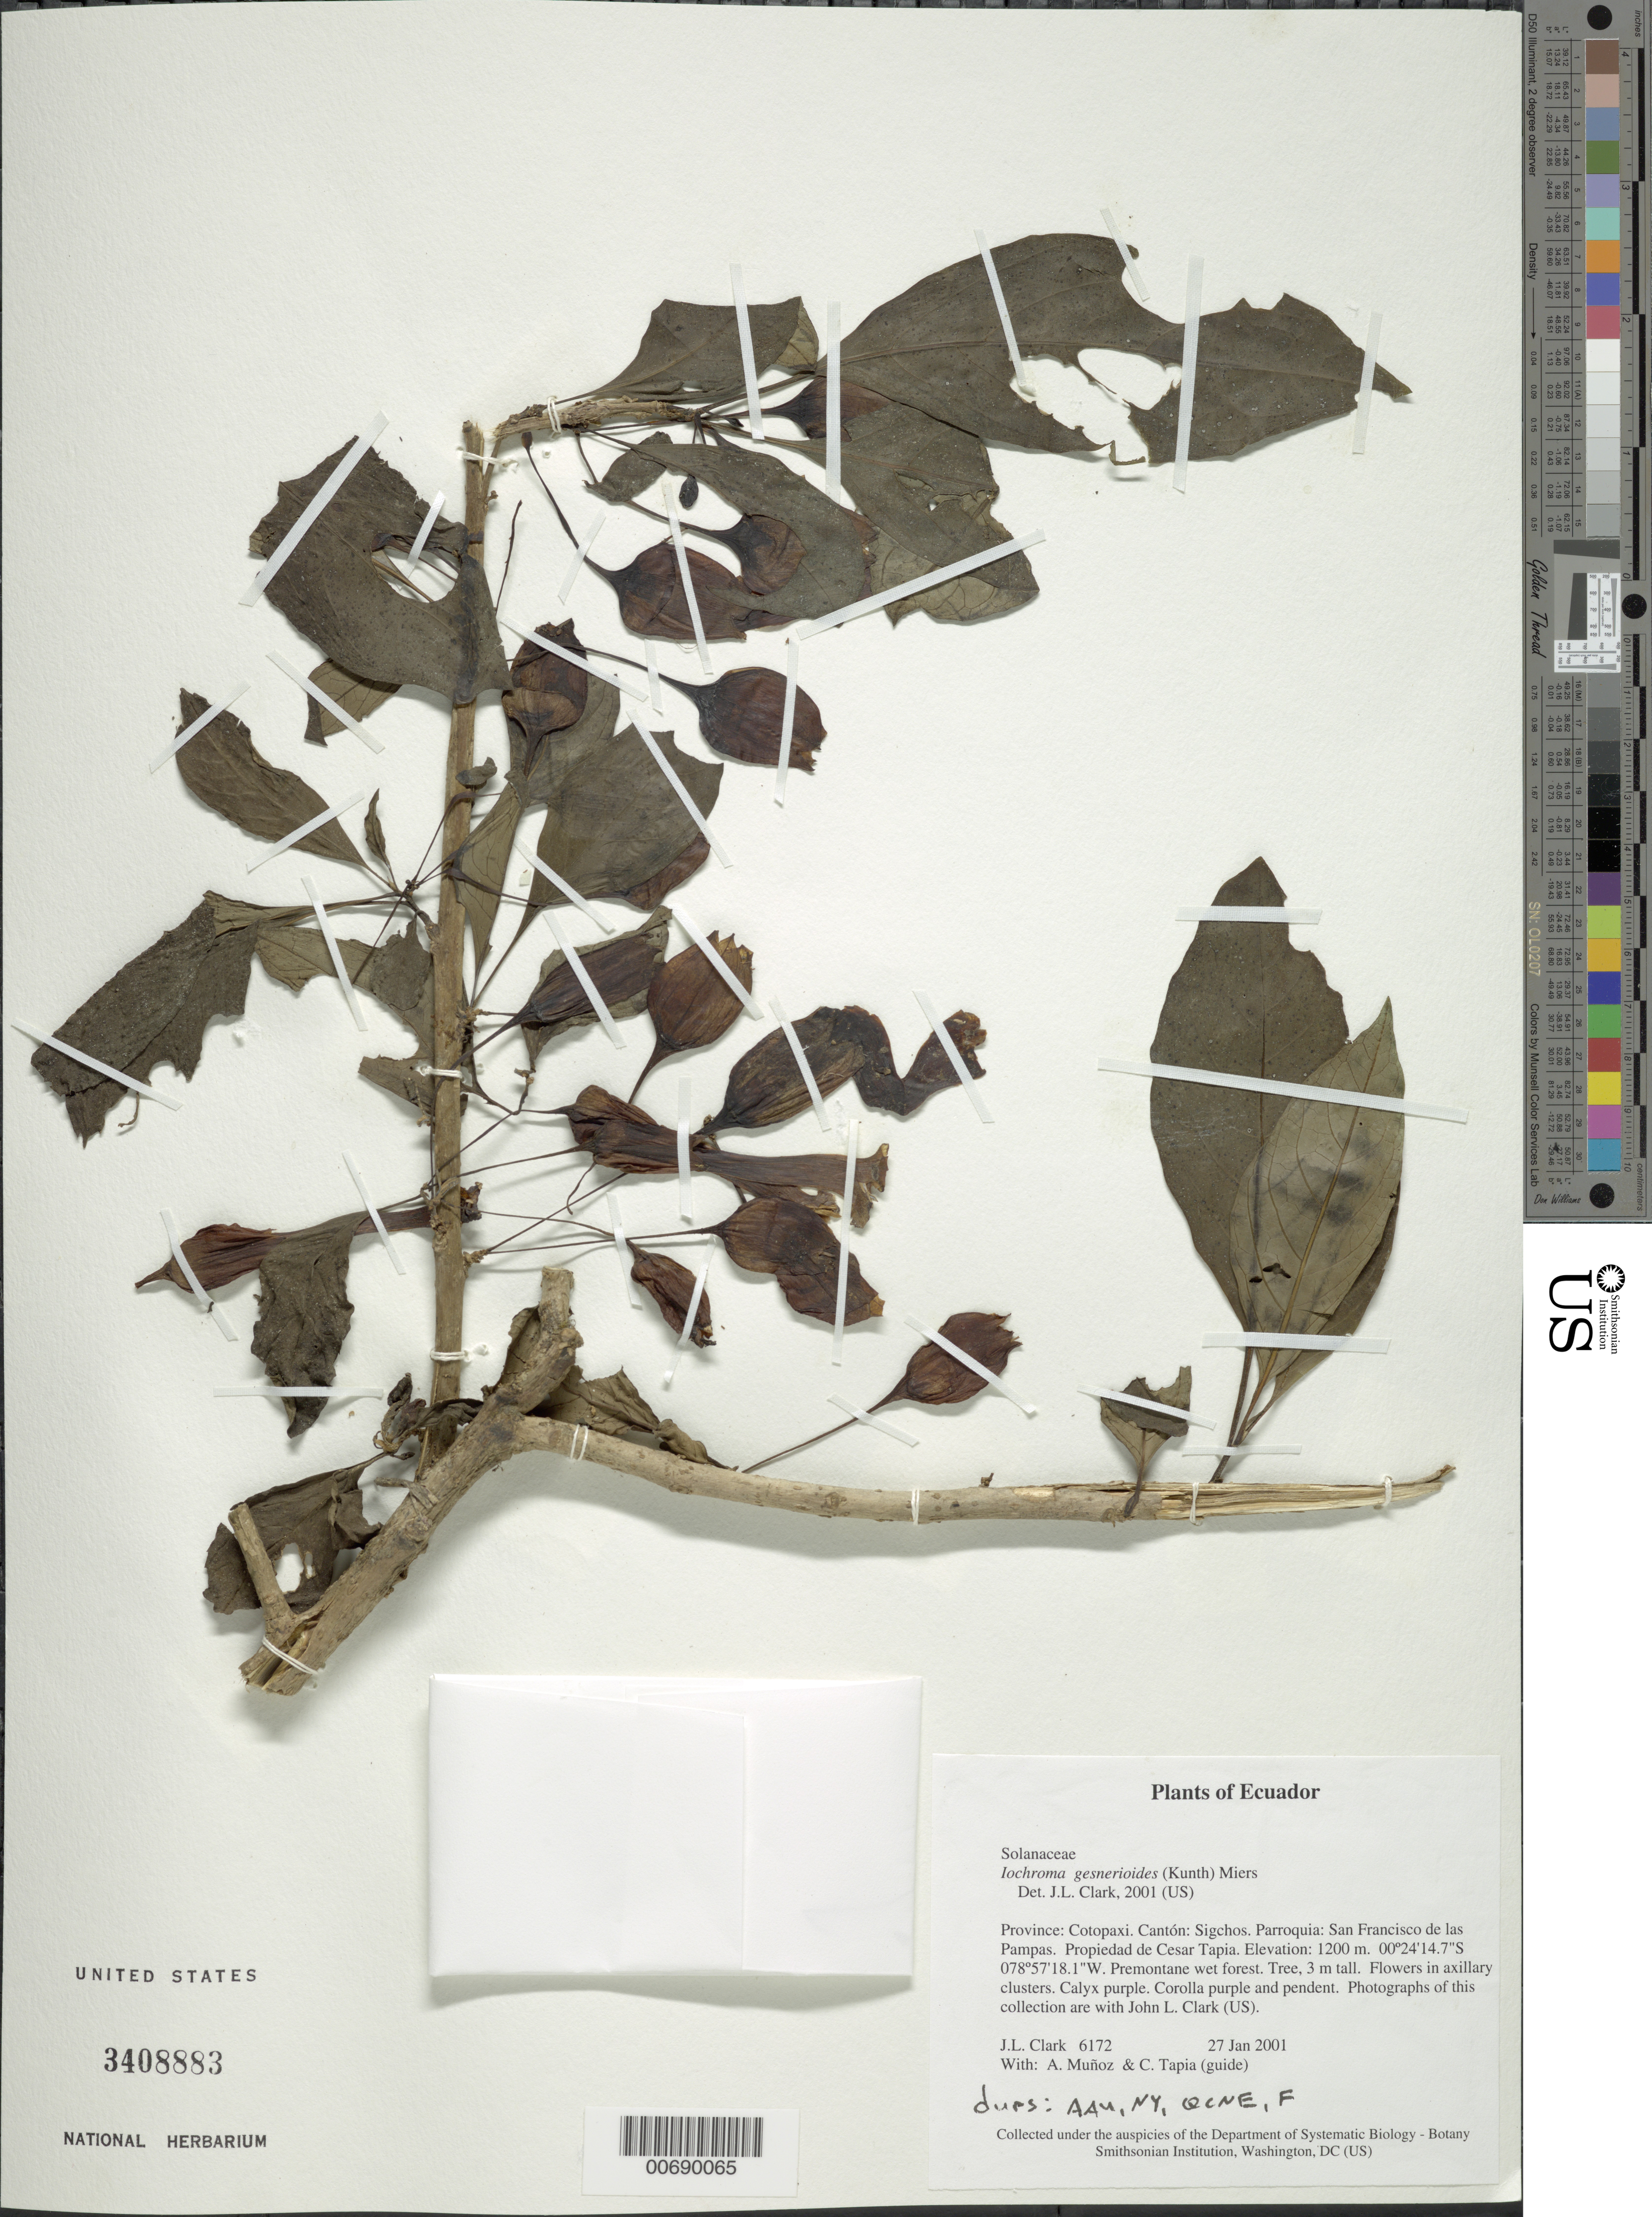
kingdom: Plantae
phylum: Tracheophyta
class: Magnoliopsida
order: Solanales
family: Solanaceae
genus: Iochroma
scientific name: Iochroma gesnerioides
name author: (Kunth) Miers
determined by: Clark, J. L., (SEL), The Marie Selby Botanical Garden (UNITED STATES)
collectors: J. L. Clark, A. Muñoz & C. Tapia (guide)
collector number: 6172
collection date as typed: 27 Jan 2001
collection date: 2001-01-27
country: Ecuador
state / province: Cotopaxi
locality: Sigchos. Parroquia: San Francisco de las Pampas. Propiedad de Cesar Tapia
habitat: Premontane wet forest.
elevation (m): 1200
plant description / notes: AAU, F, NY, QCNE, US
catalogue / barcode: US 3408883